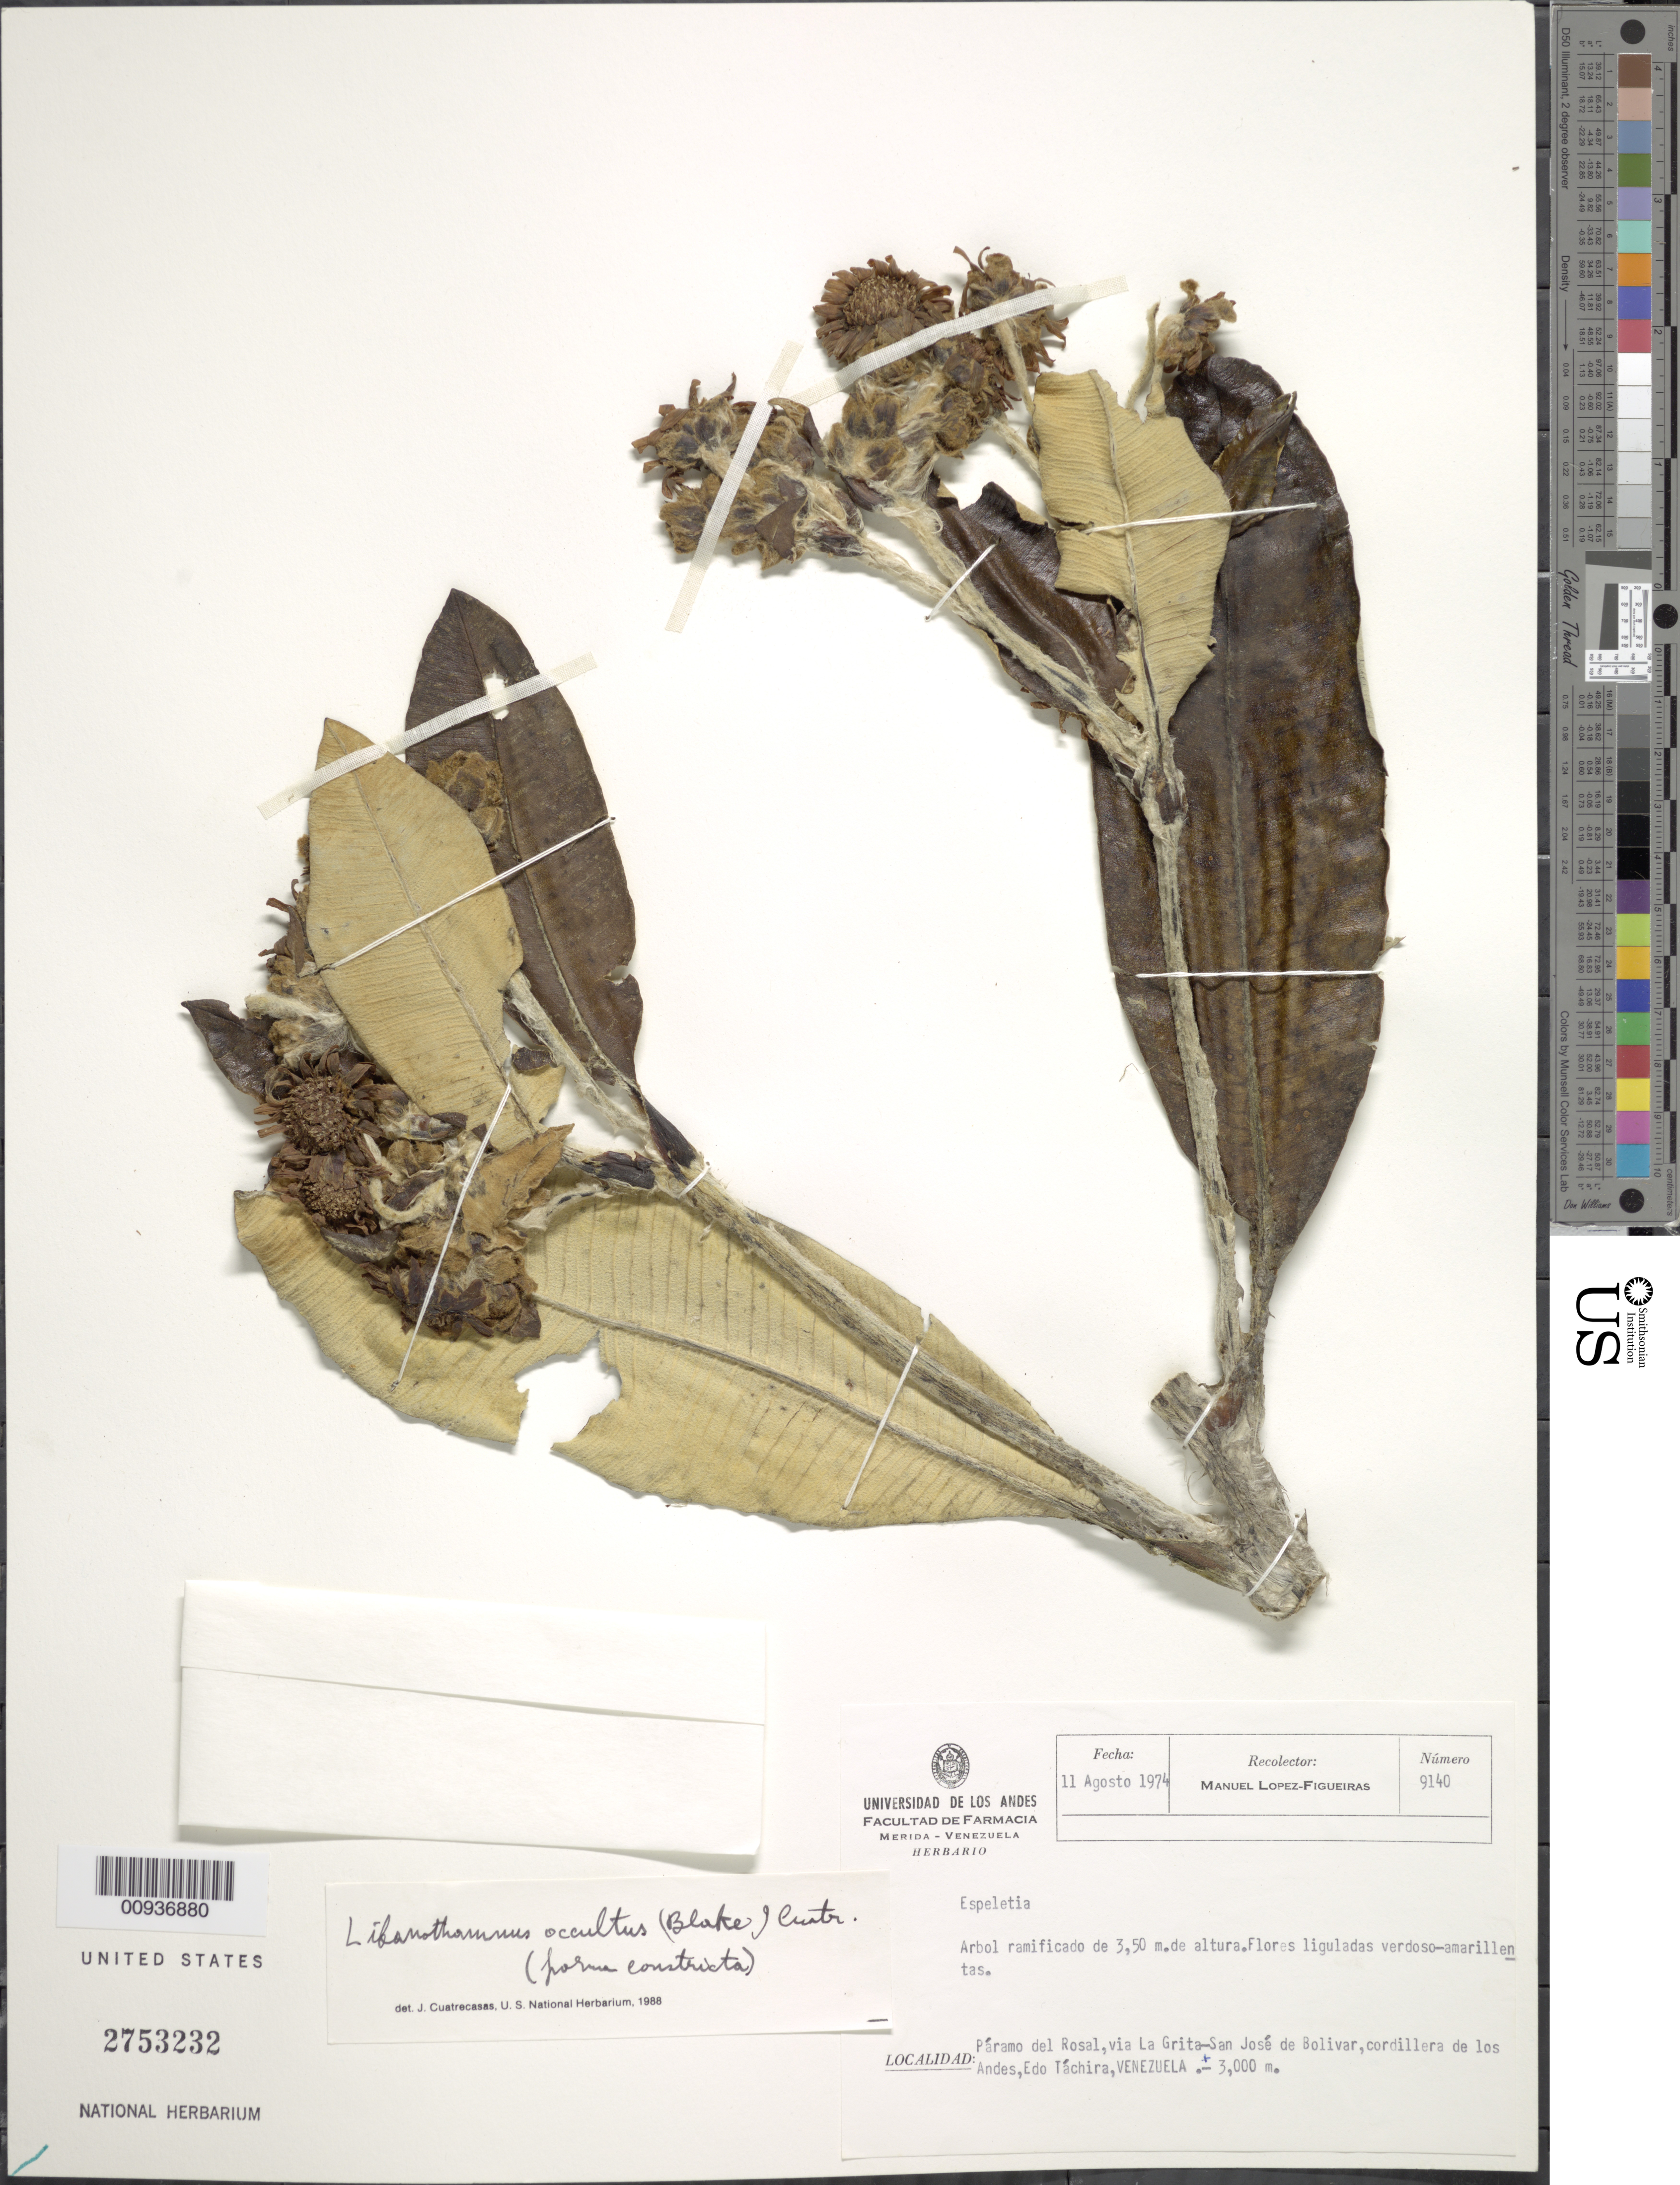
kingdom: Plantae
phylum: Tracheophyta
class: Magnoliopsida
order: Asterales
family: Asteraceae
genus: Libanothamnus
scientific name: Libanothamnus occultus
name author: (S.F. Blake) Cuatrec.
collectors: M. López Figueiras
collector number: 9140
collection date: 1974-08-11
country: Venezuela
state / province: Tachira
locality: Paramo del Rosal, via La Grita-San Jose de Bolivar, cordillera de los Andes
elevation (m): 3000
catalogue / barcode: US 2753232